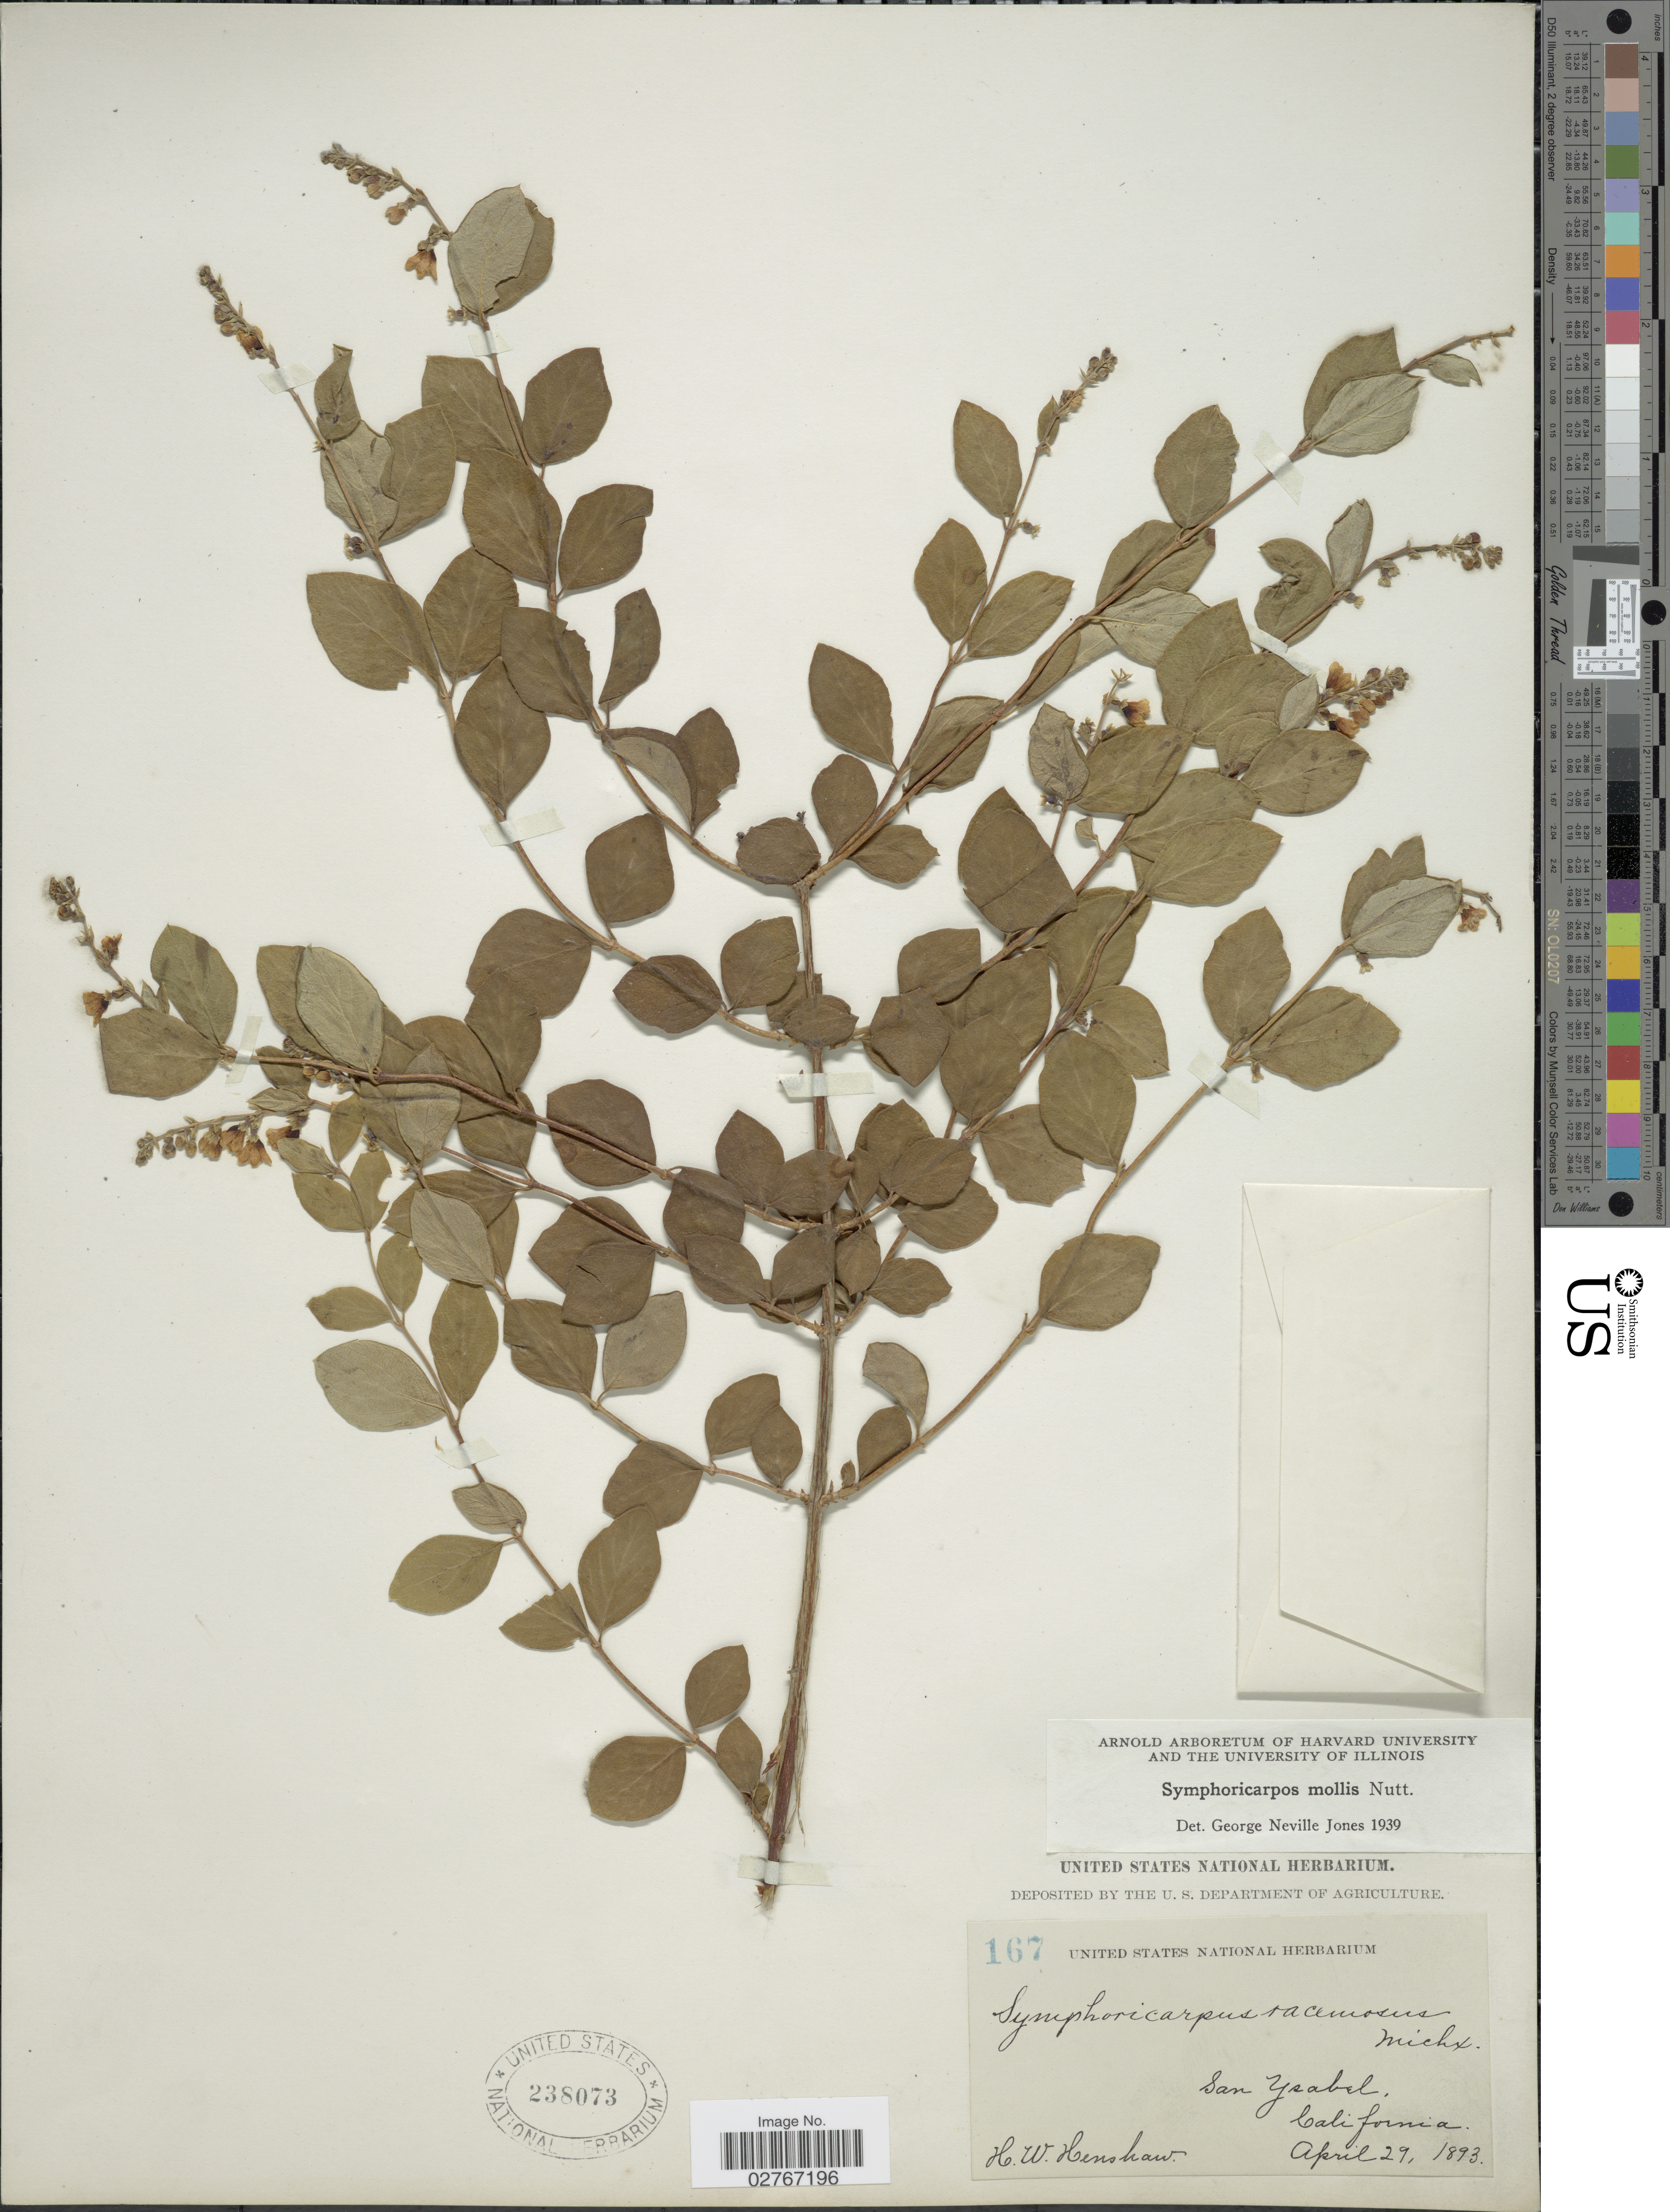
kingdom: Plantae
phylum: Tracheophyta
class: Magnoliopsida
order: Dipsacales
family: Caprifoliaceae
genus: Symphoricarpos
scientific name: Symphoricarpos mollis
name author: Nutt.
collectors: H. Henshaw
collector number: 167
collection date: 1893-04-29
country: United States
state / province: California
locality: Santa Ysabel.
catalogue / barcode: US 238073